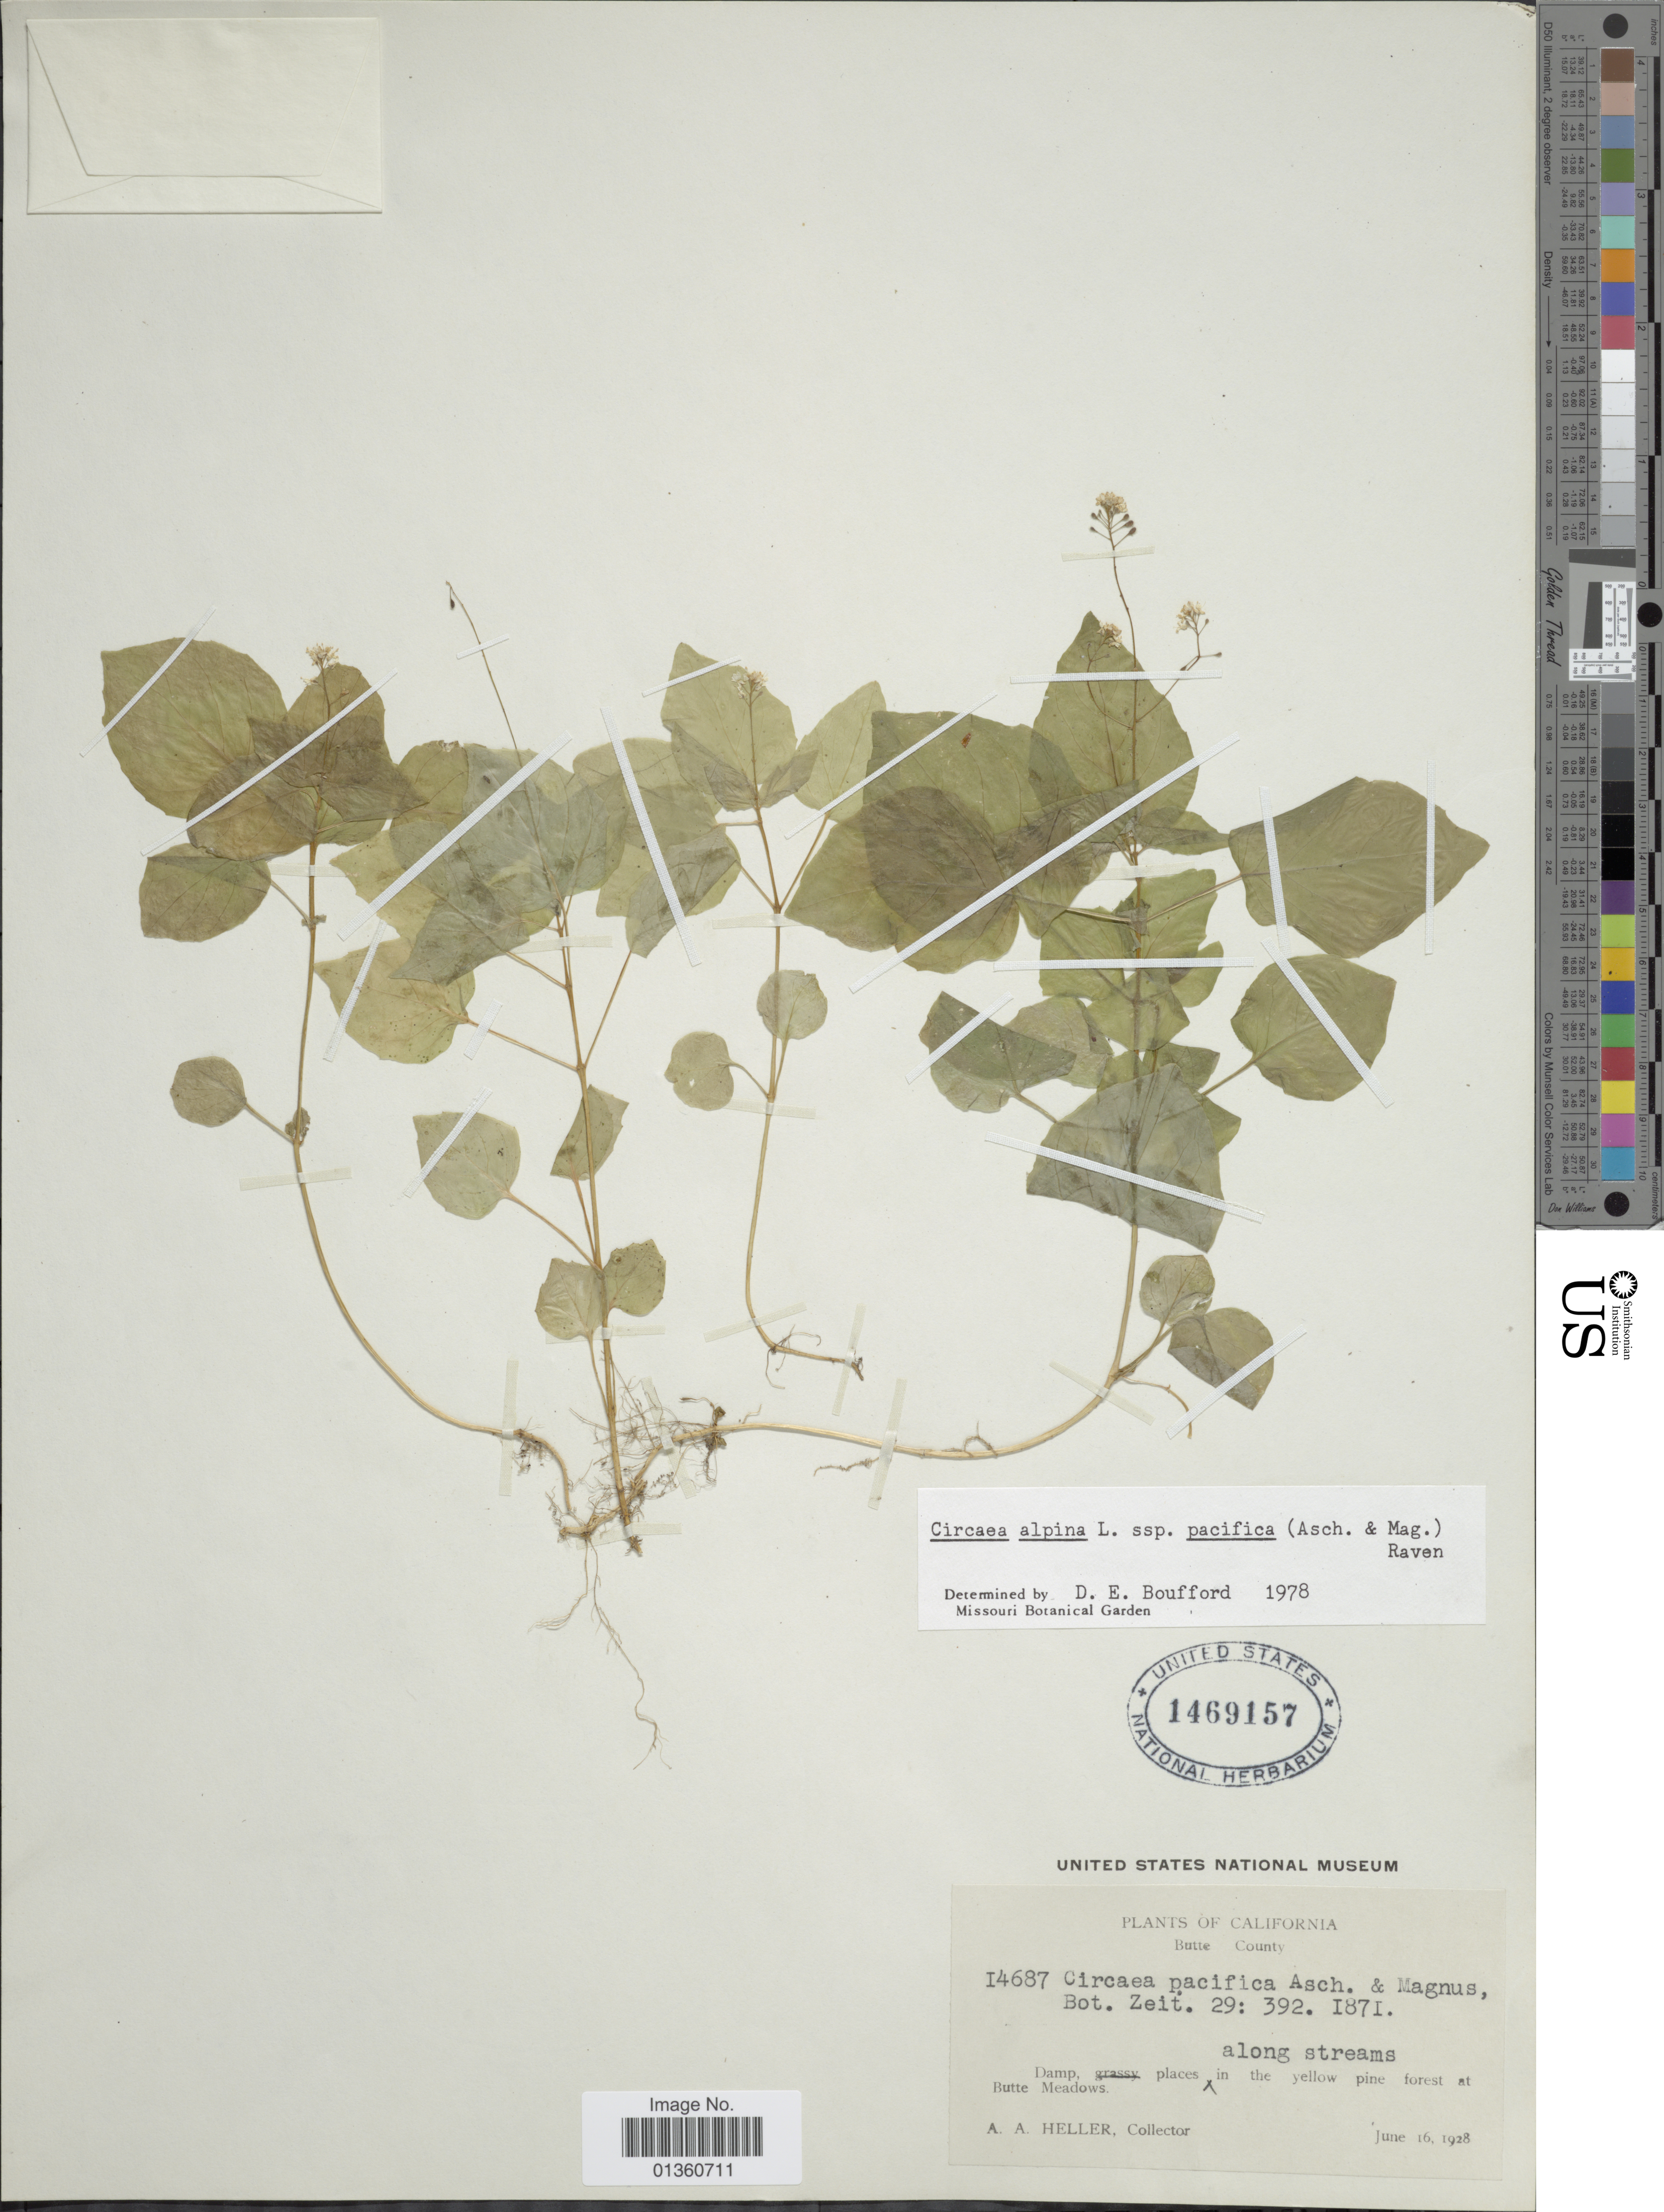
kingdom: Plantae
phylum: Tracheophyta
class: Magnoliopsida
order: Myrtales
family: Onagraceae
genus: Circaea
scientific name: Circaea pacifica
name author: Asch. & Magnus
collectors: A. A. Heller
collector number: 14687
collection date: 1928-06-16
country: United States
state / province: California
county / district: Butte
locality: Butte County, Butte meadows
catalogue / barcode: US 1469157